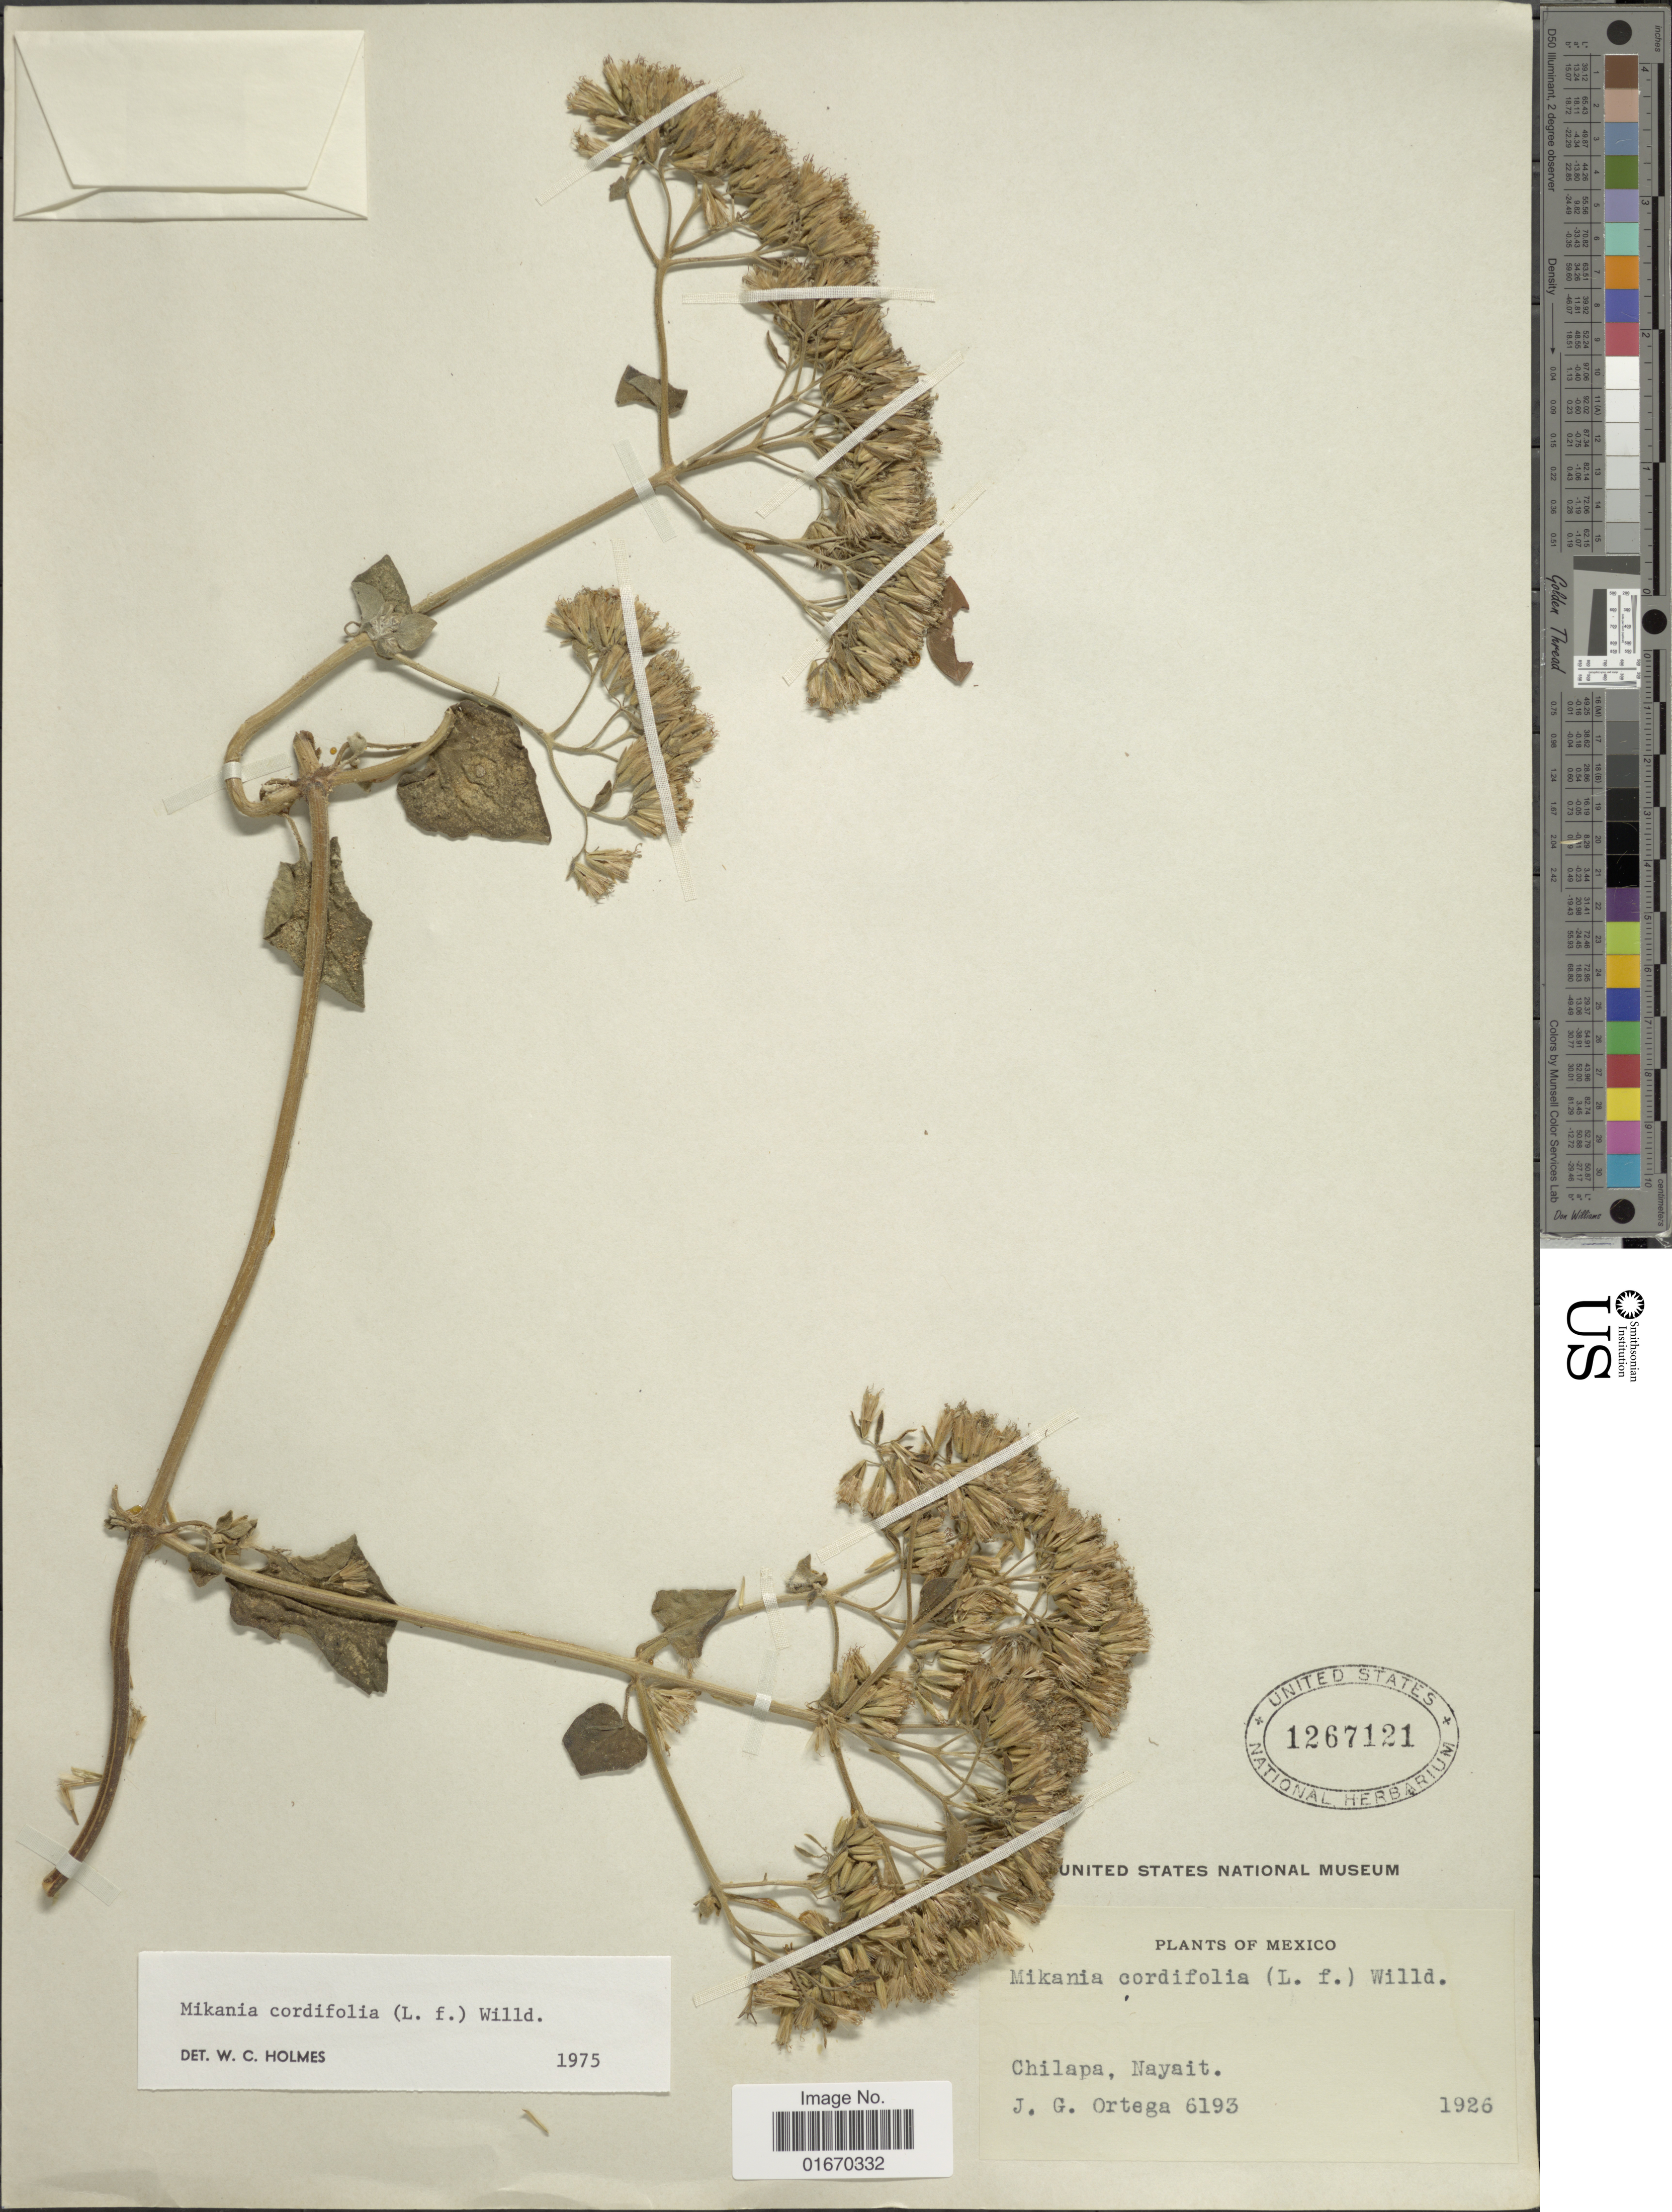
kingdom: Plantae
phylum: Tracheophyta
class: Magnoliopsida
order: Asterales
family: Asteraceae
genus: Mikania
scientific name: Mikania cordifolia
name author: Kunth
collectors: J. Ortega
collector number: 6193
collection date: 1926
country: Mexico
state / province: Nayarit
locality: Chilapa, Nayait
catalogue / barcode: US 1267121